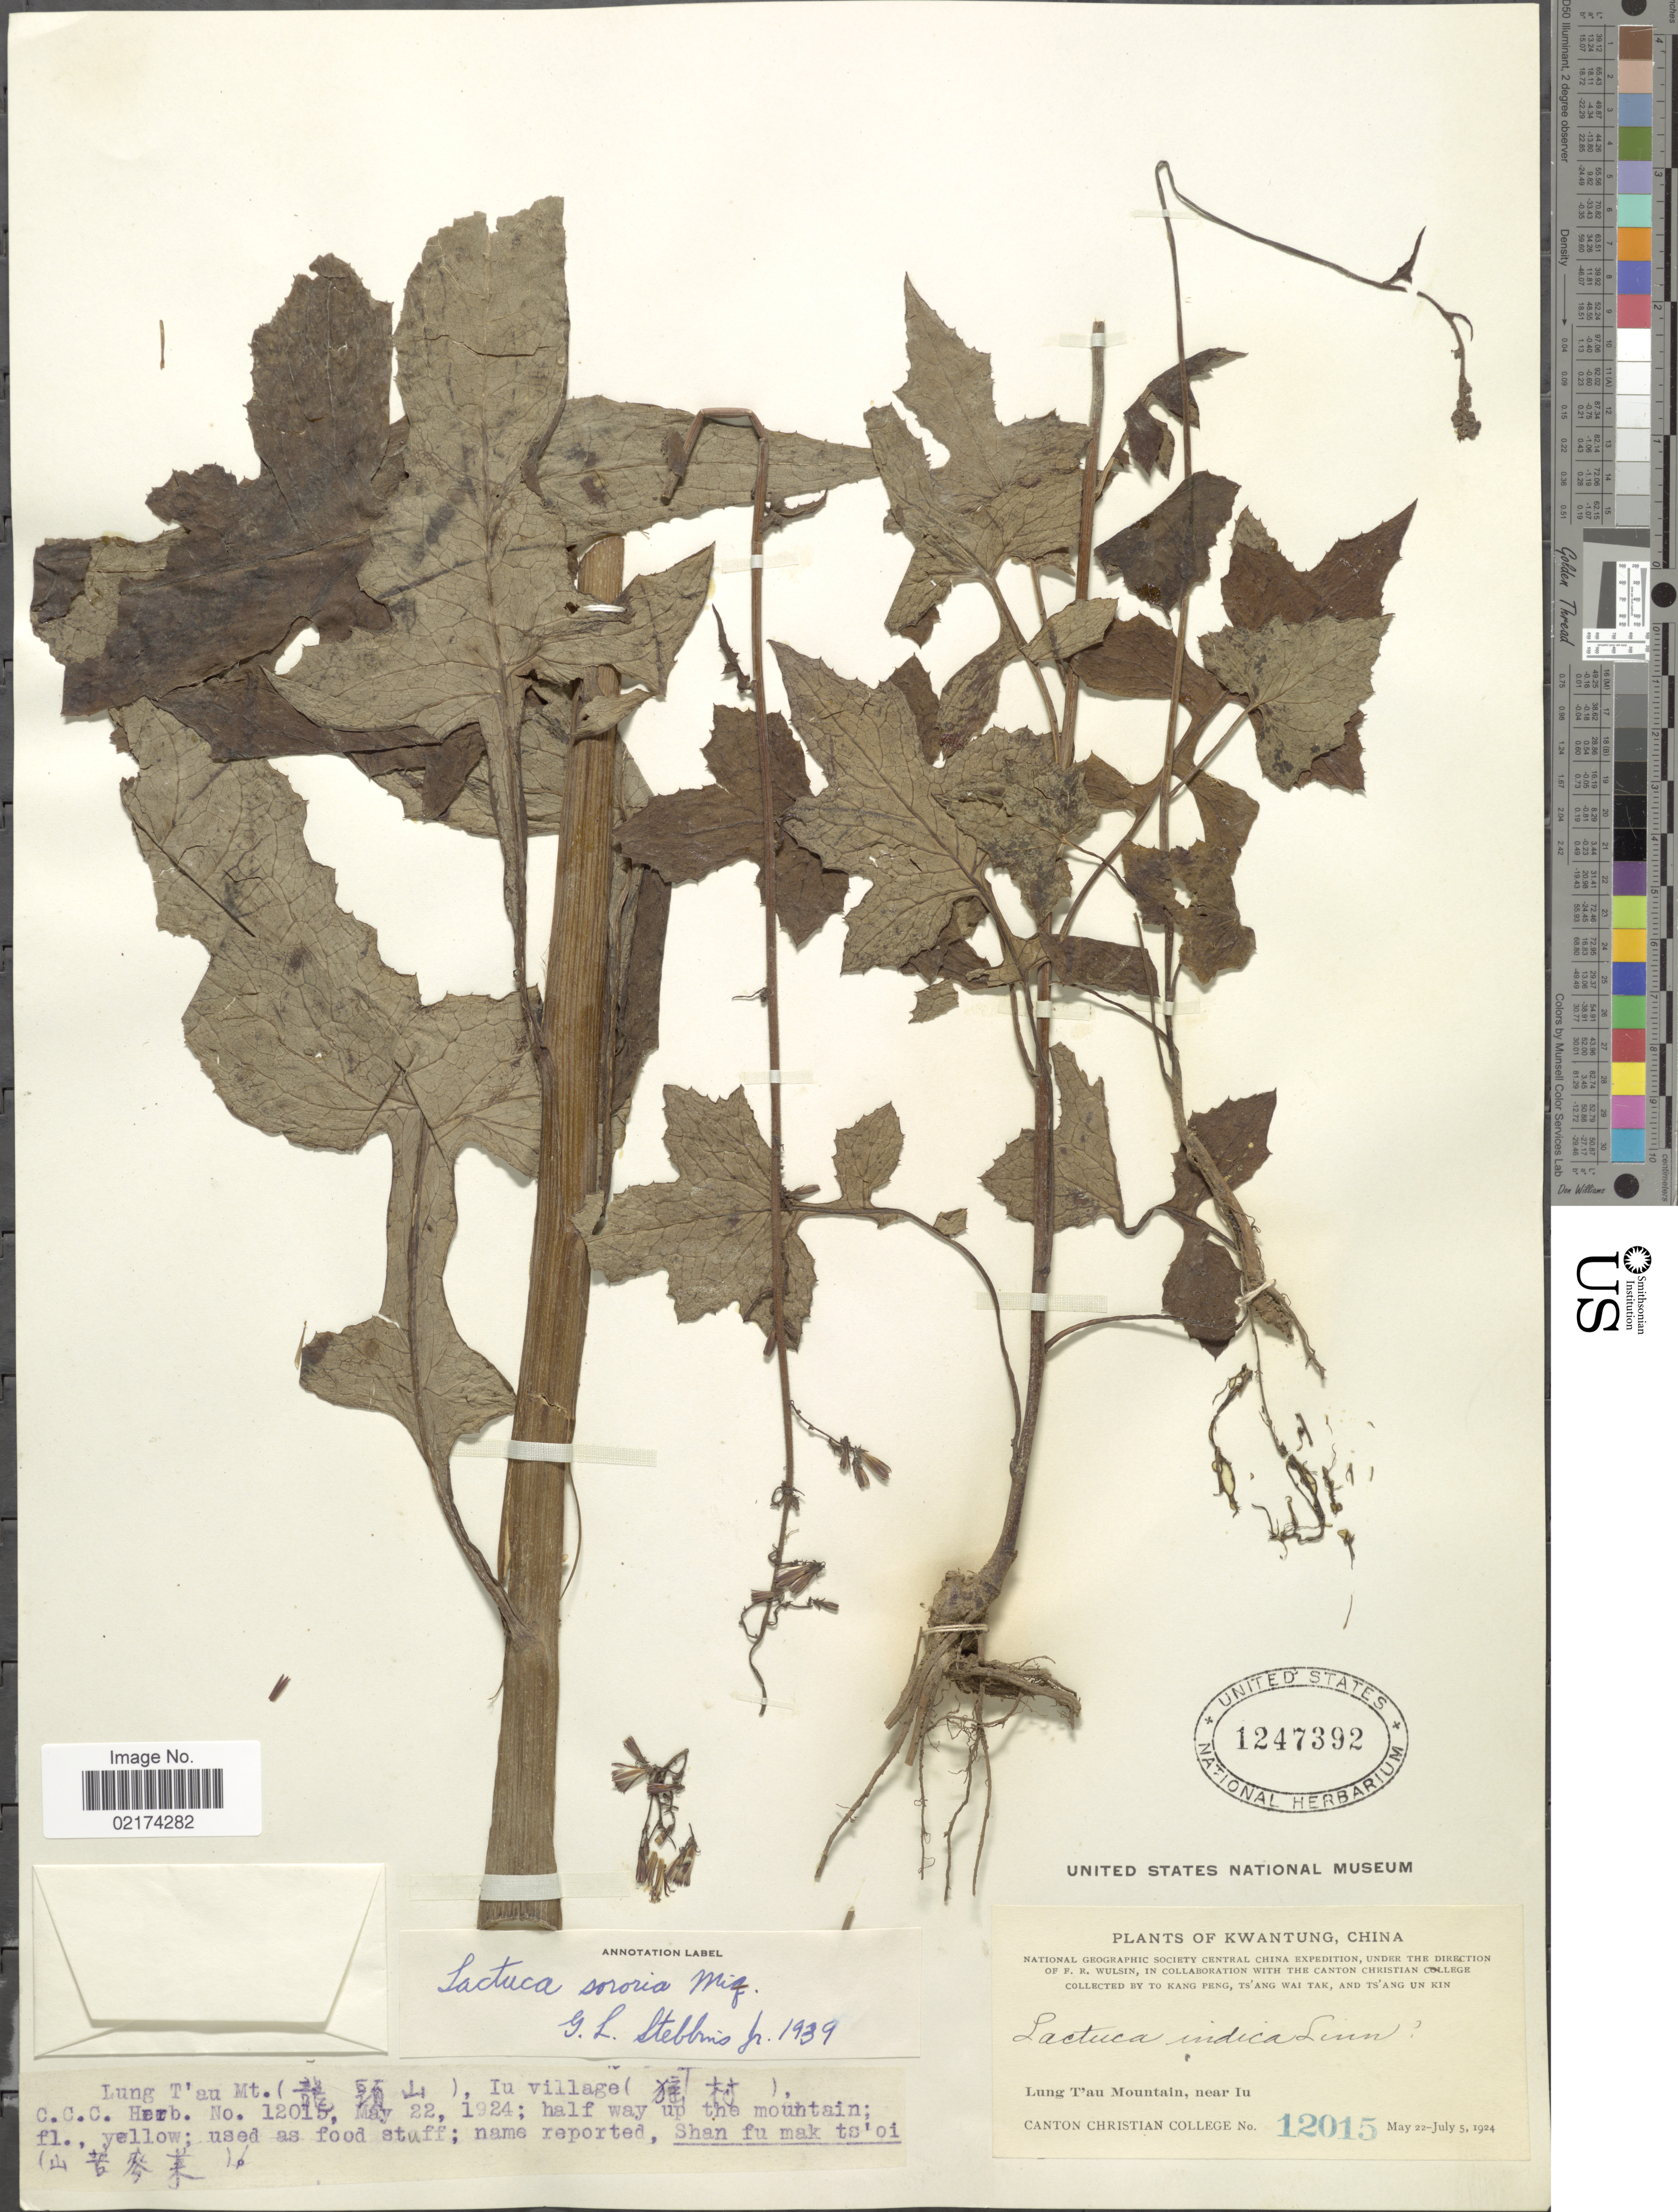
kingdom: Plantae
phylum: Tracheophyta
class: Magnoliopsida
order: Asterales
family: Asteraceae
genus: Paraprenanthes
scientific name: Paraprenanthes sororia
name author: (Miq.) C. Shih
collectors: T. K. Peng, W. T. Tsang & U. K. Tsang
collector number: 12015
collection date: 1924-05-22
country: China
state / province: Guangdong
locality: Kwangtung, Lung T'au Mountain, near Iu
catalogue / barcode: US 1247392